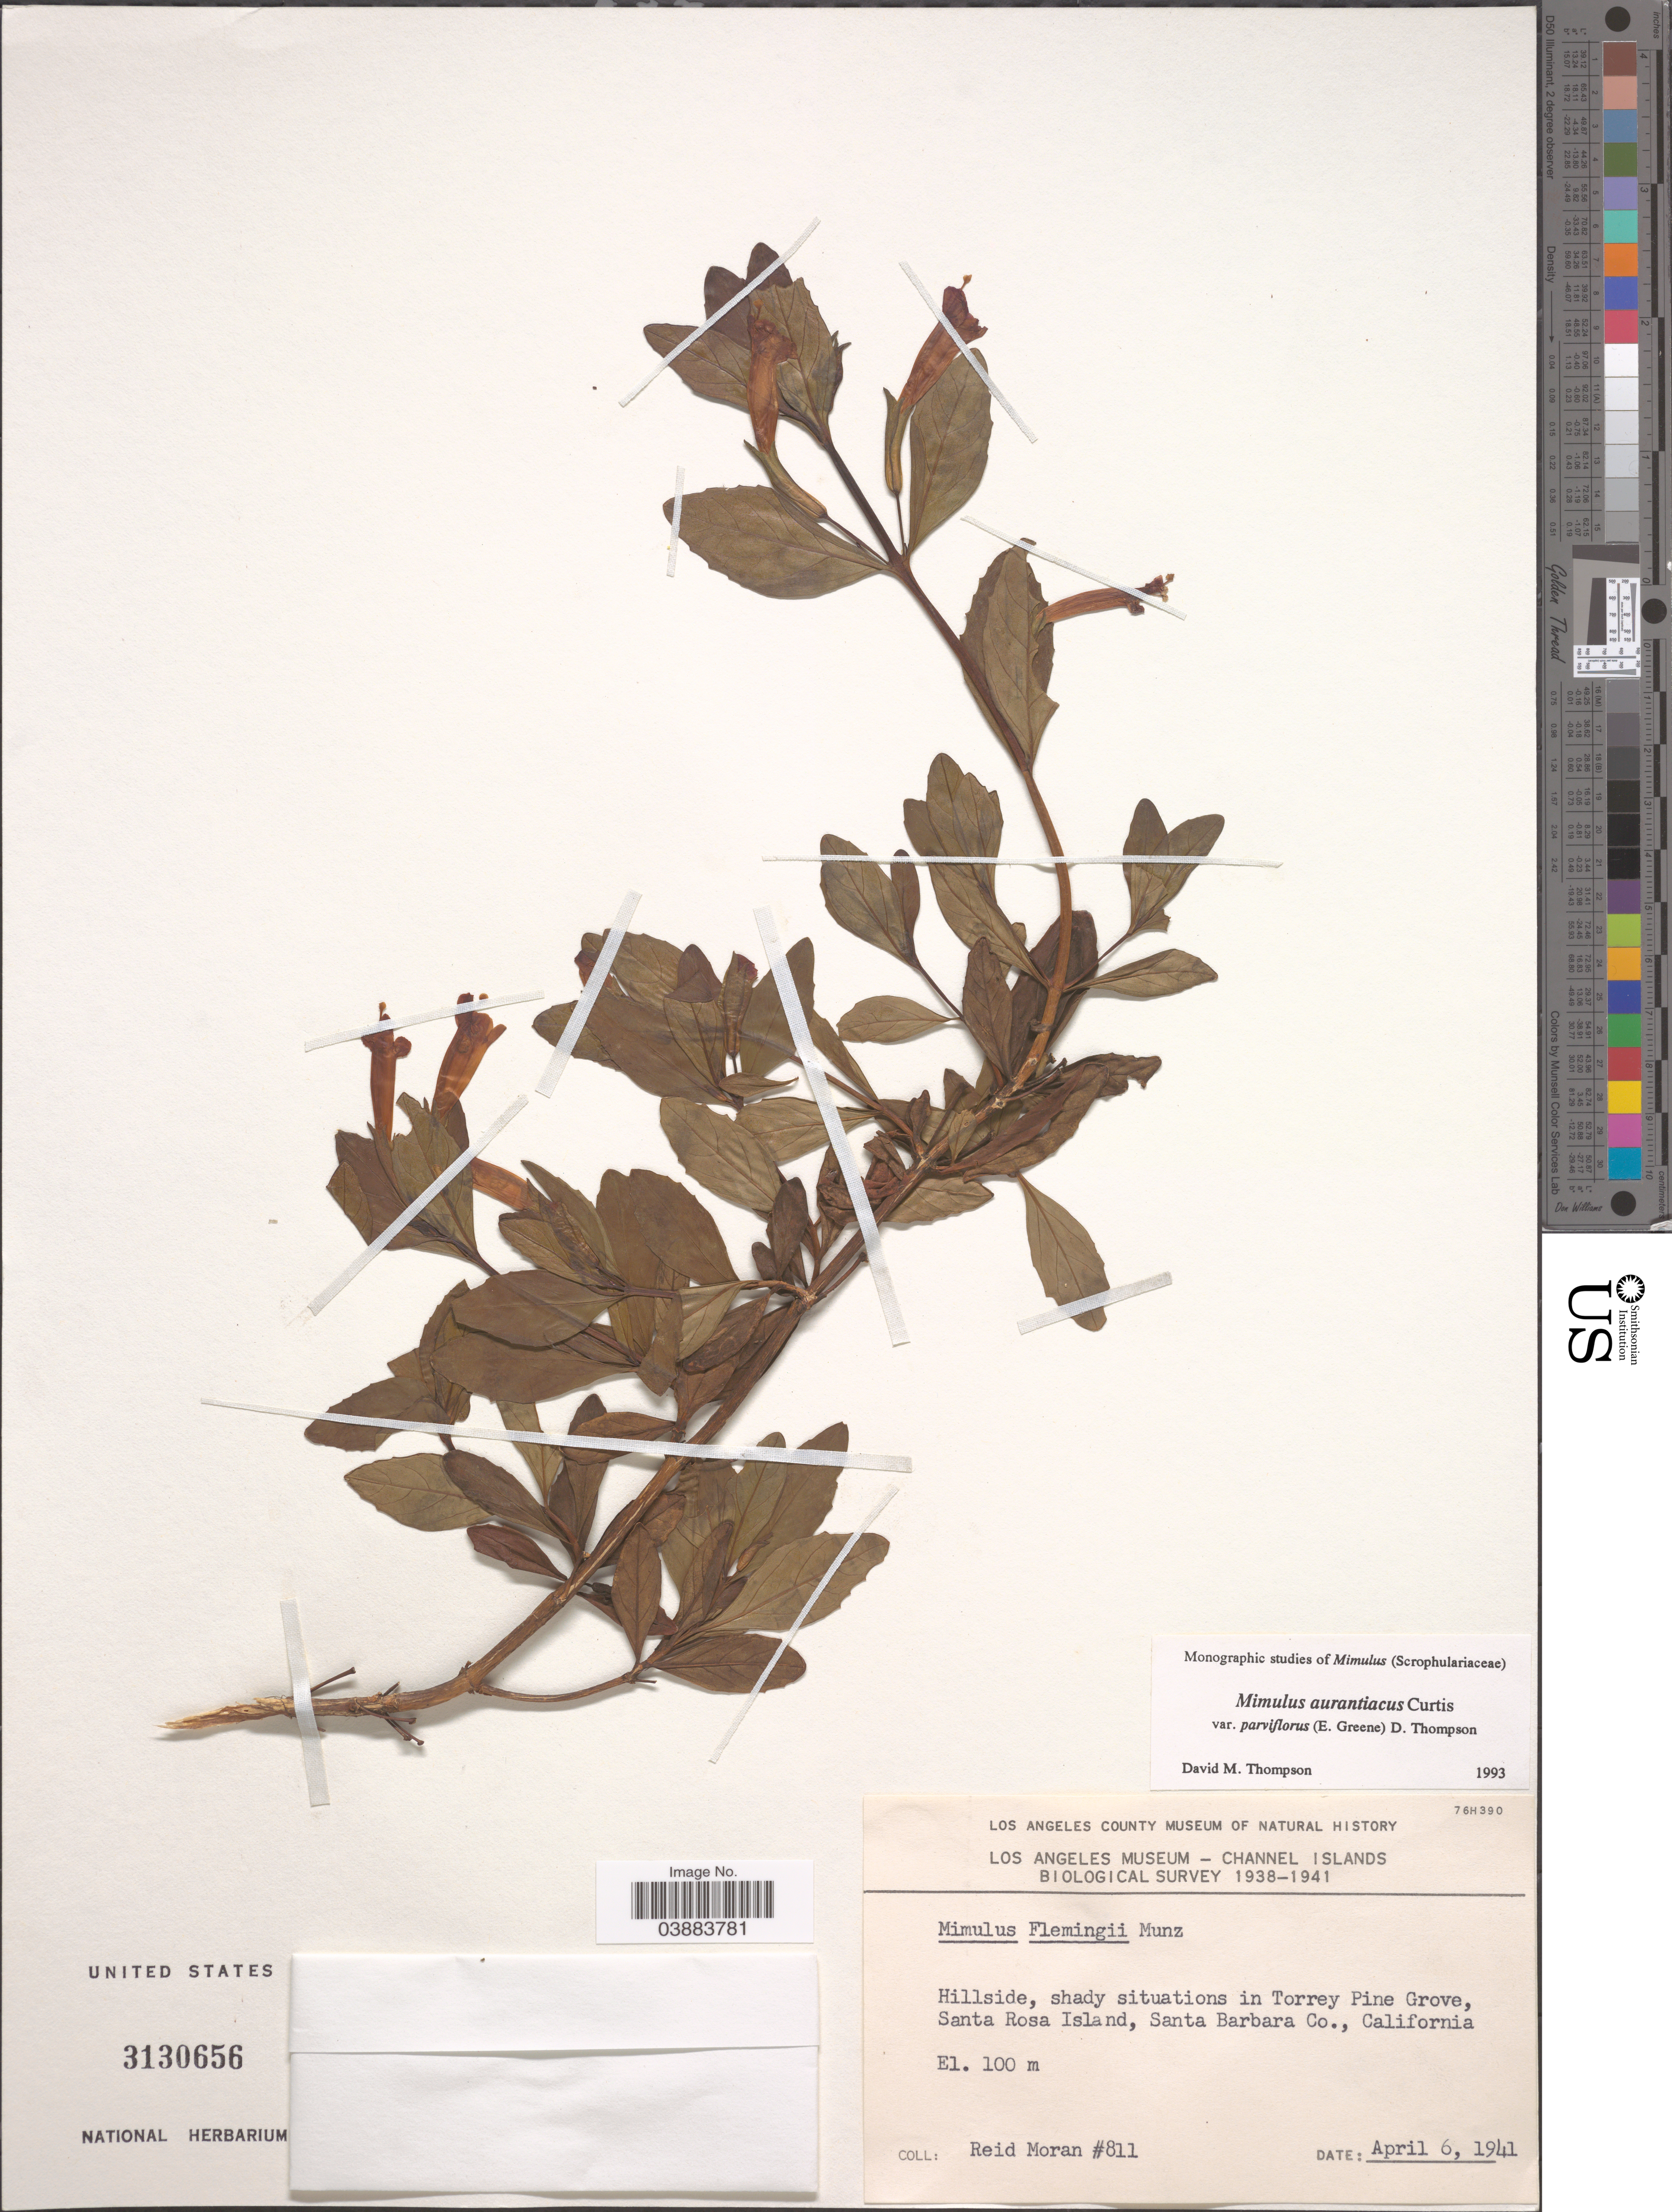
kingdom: Plantae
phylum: Tracheophyta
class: Magnoliopsida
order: Lamiales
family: Phrymaceae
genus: Diplacus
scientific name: Diplacus aurantiacus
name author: (Curtis) Jeps.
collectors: R. Moran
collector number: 811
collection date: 1941-04-06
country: United States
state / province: California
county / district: Santa Barbara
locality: Hillside, shady situations in Torrey Pine Grover, Santa Rosa Island, Santa Barbara Co.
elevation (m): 100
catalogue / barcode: US 3130656